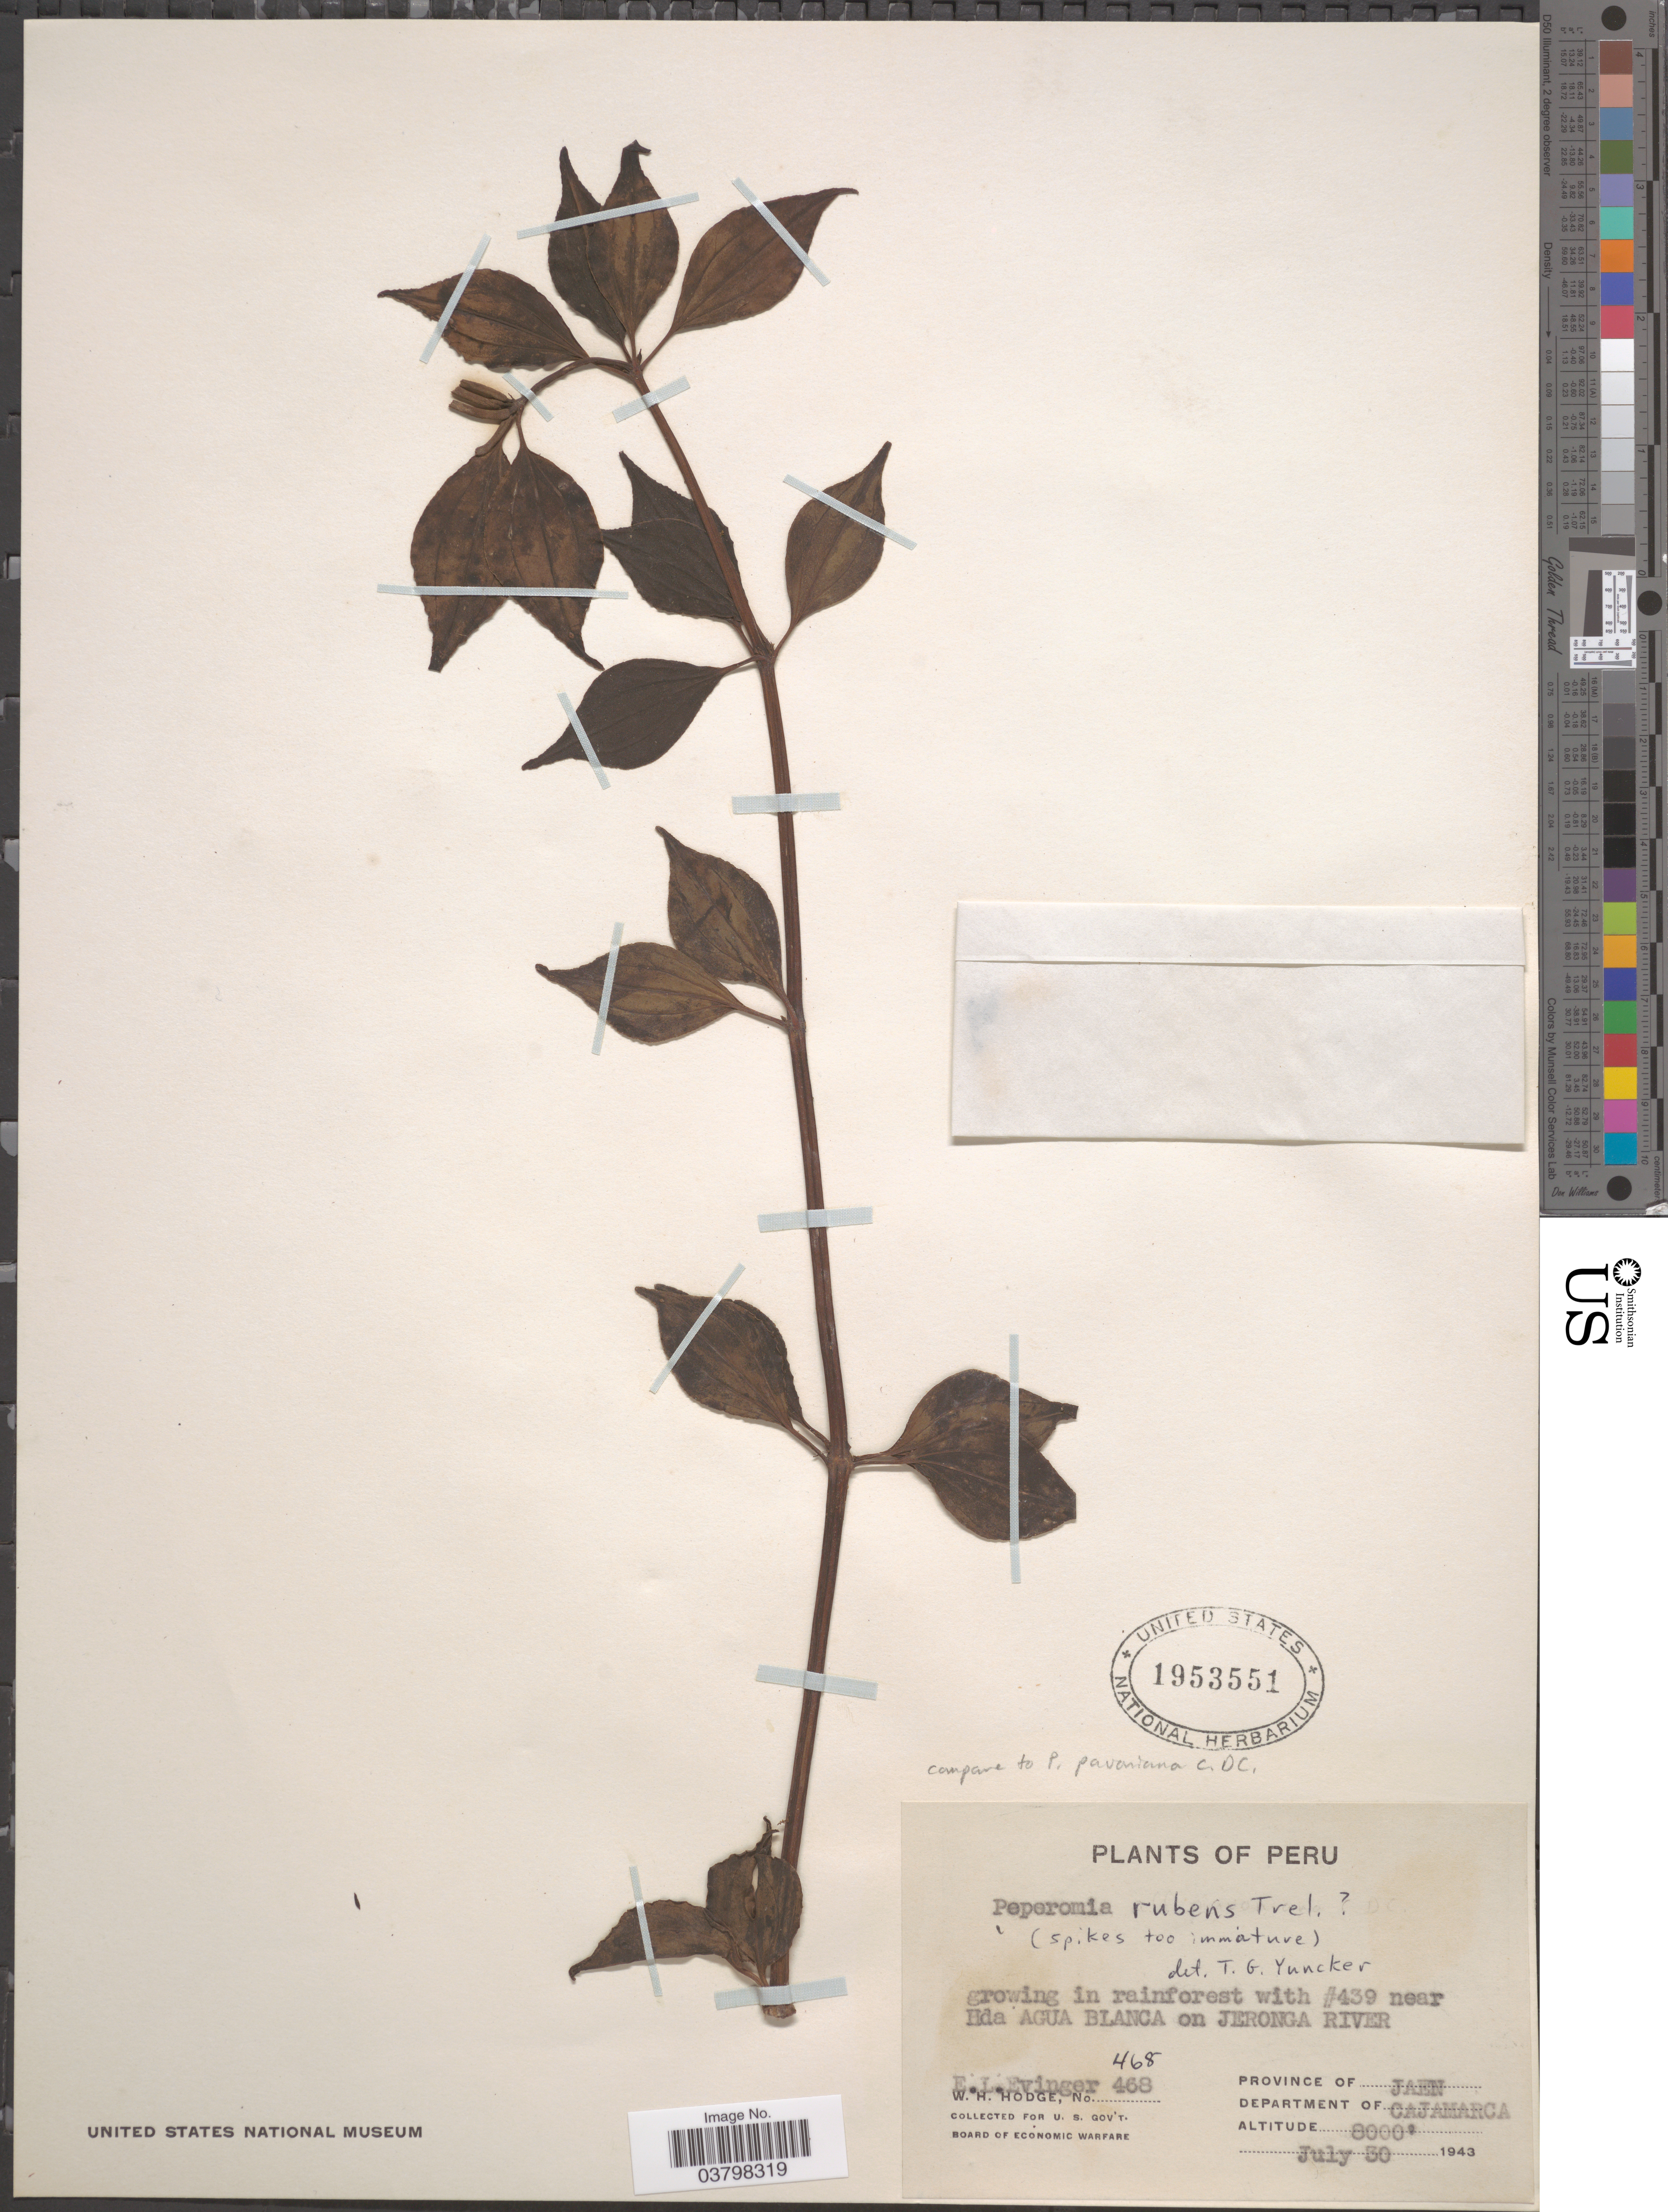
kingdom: Plantae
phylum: Tracheophyta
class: Magnoliopsida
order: Piperales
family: Piperaceae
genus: Peperomia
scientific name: Peperomia rubens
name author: Trel.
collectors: E. Evinger & W. Hodge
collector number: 468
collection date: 1943-07-30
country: Peru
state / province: Cajamarca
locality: Growing in rainforest with #439 near Hda Agua Blanca on Jeronga River. Province of Jaen. Department of Cajamarca.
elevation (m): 2438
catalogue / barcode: US 1953551